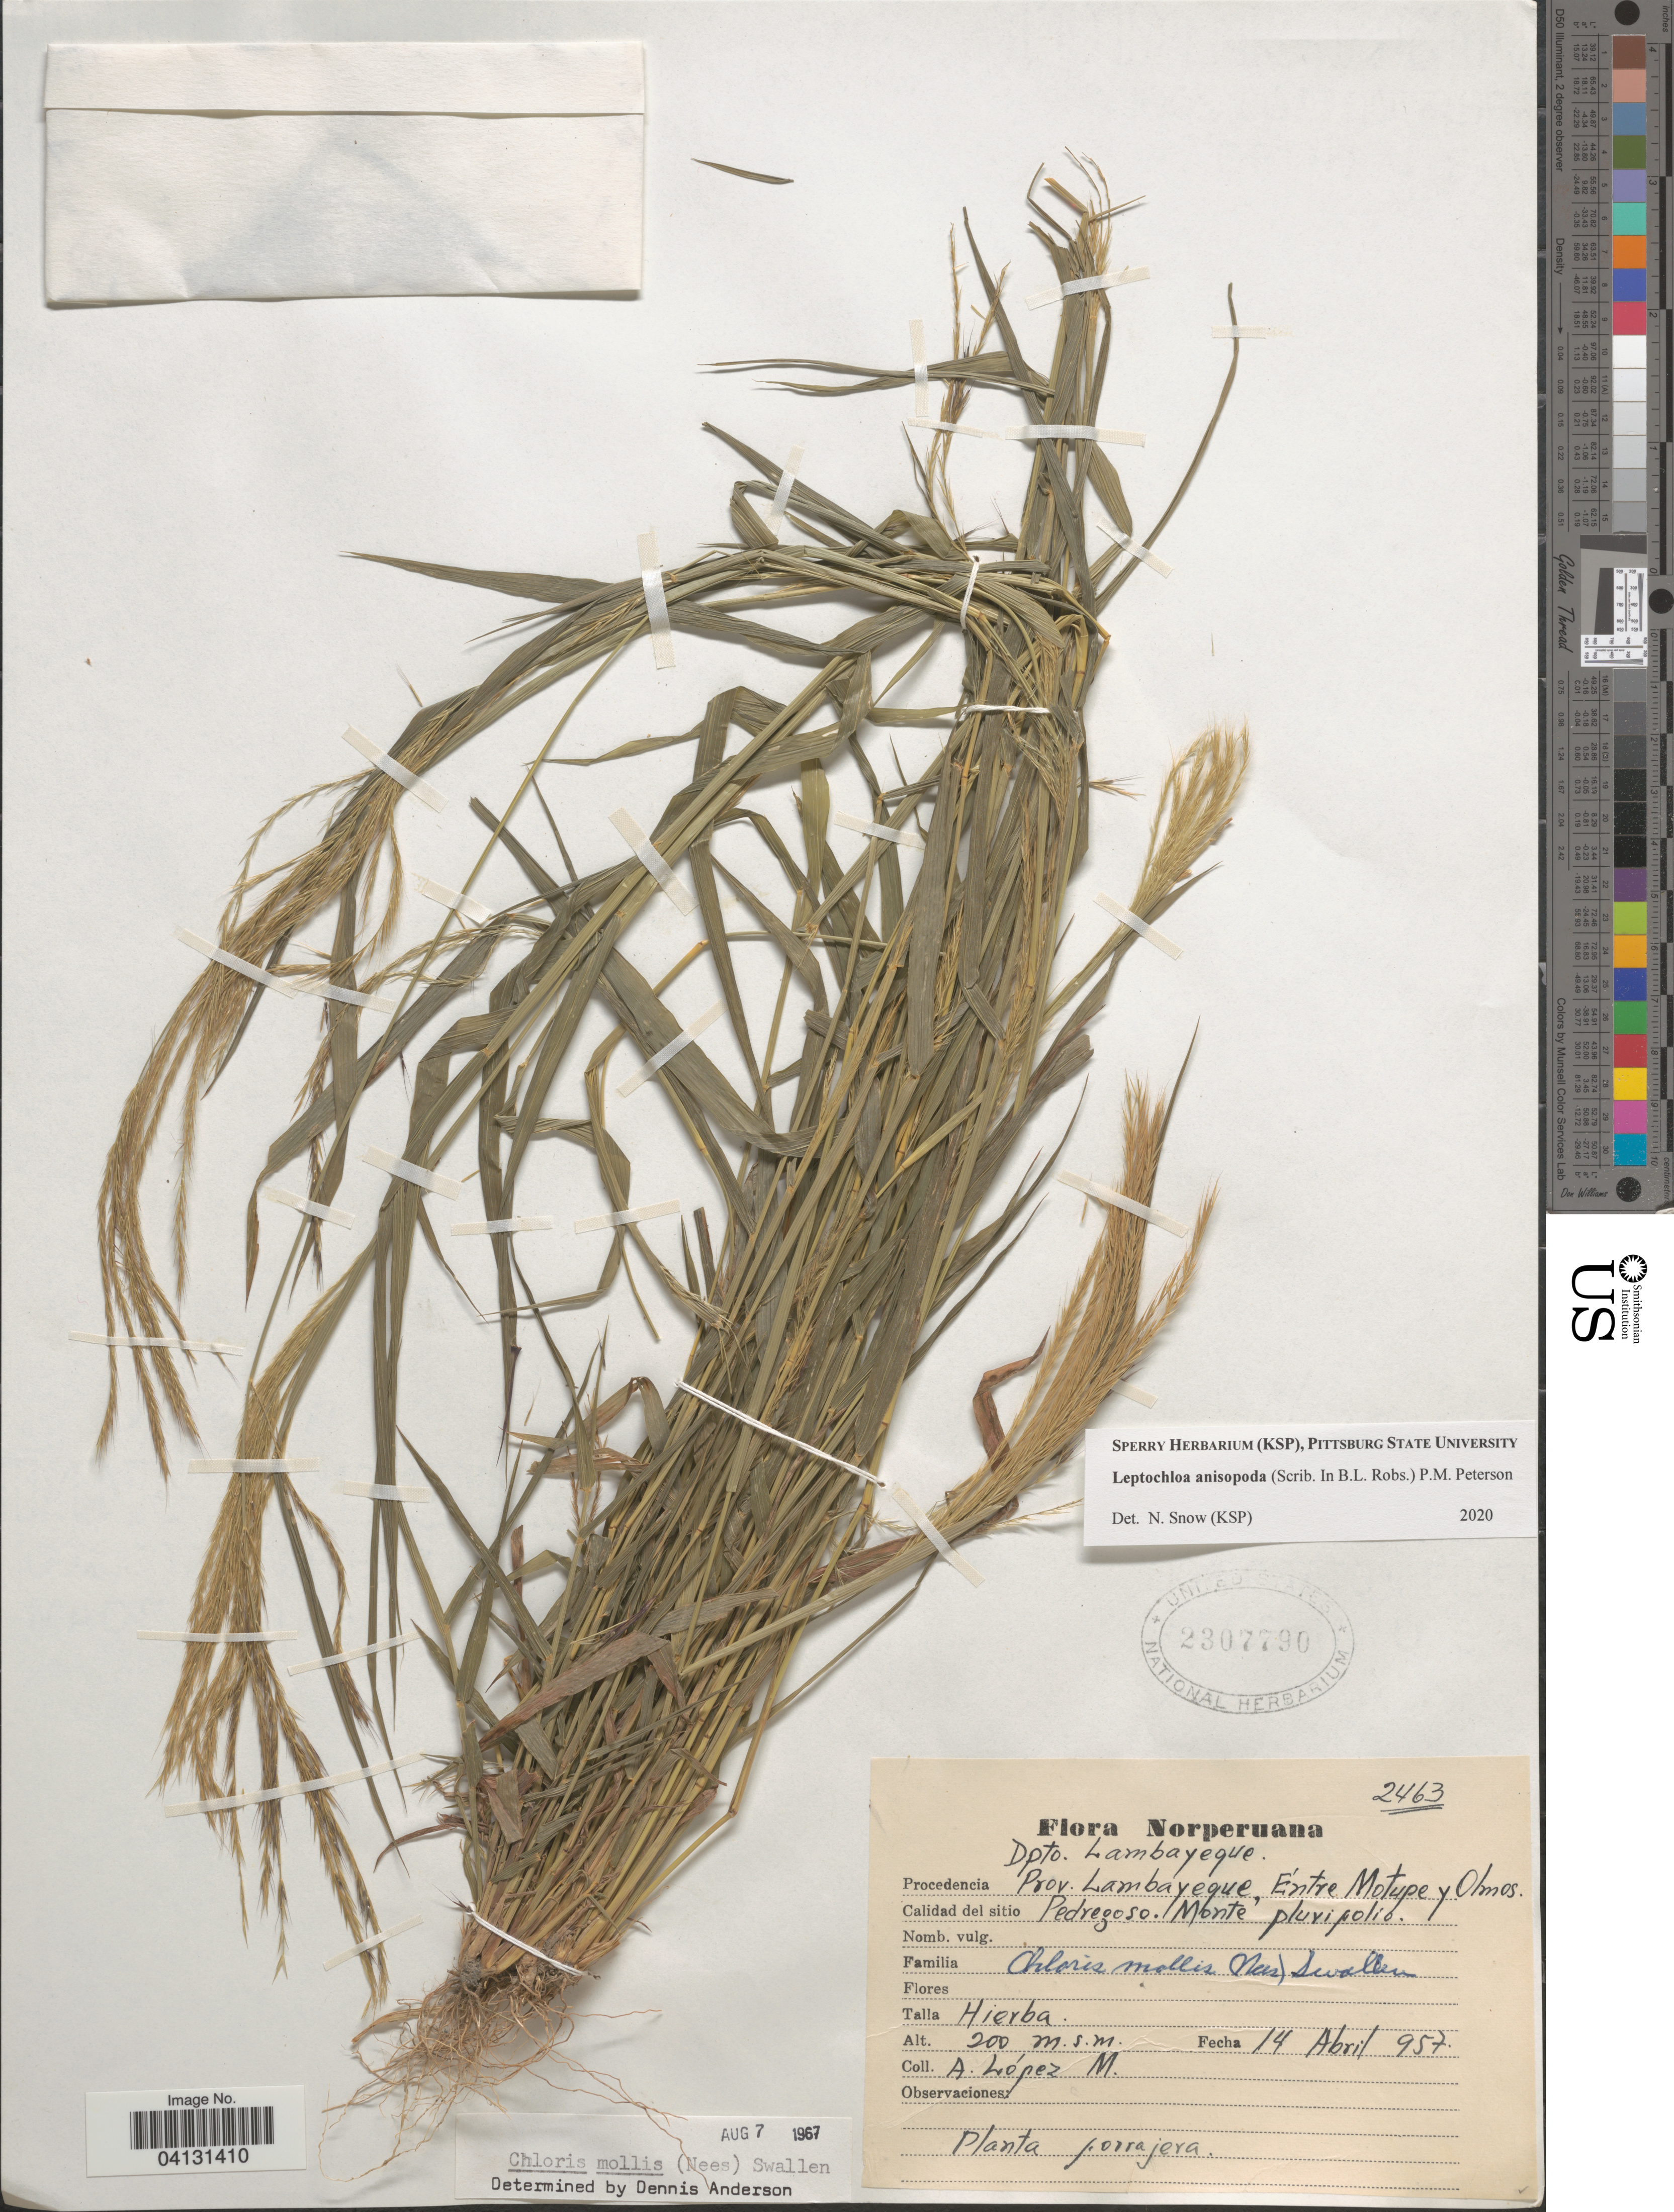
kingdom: Plantae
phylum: Tracheophyta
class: Liliopsida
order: Poales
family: Poaceae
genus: Leptochloa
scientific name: Leptochloa anisopoda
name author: (B.L. Rob. ex Scribn.) P.M. Peterson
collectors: A. López M.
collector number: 2463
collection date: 1957-04-14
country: Peru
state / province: Lambayeque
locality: Norperuana. Dpto. Lambayeque. Entre Motupe y Olmos. Pedregoso. Monte pluvipolio.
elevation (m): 200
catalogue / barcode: US 2307790